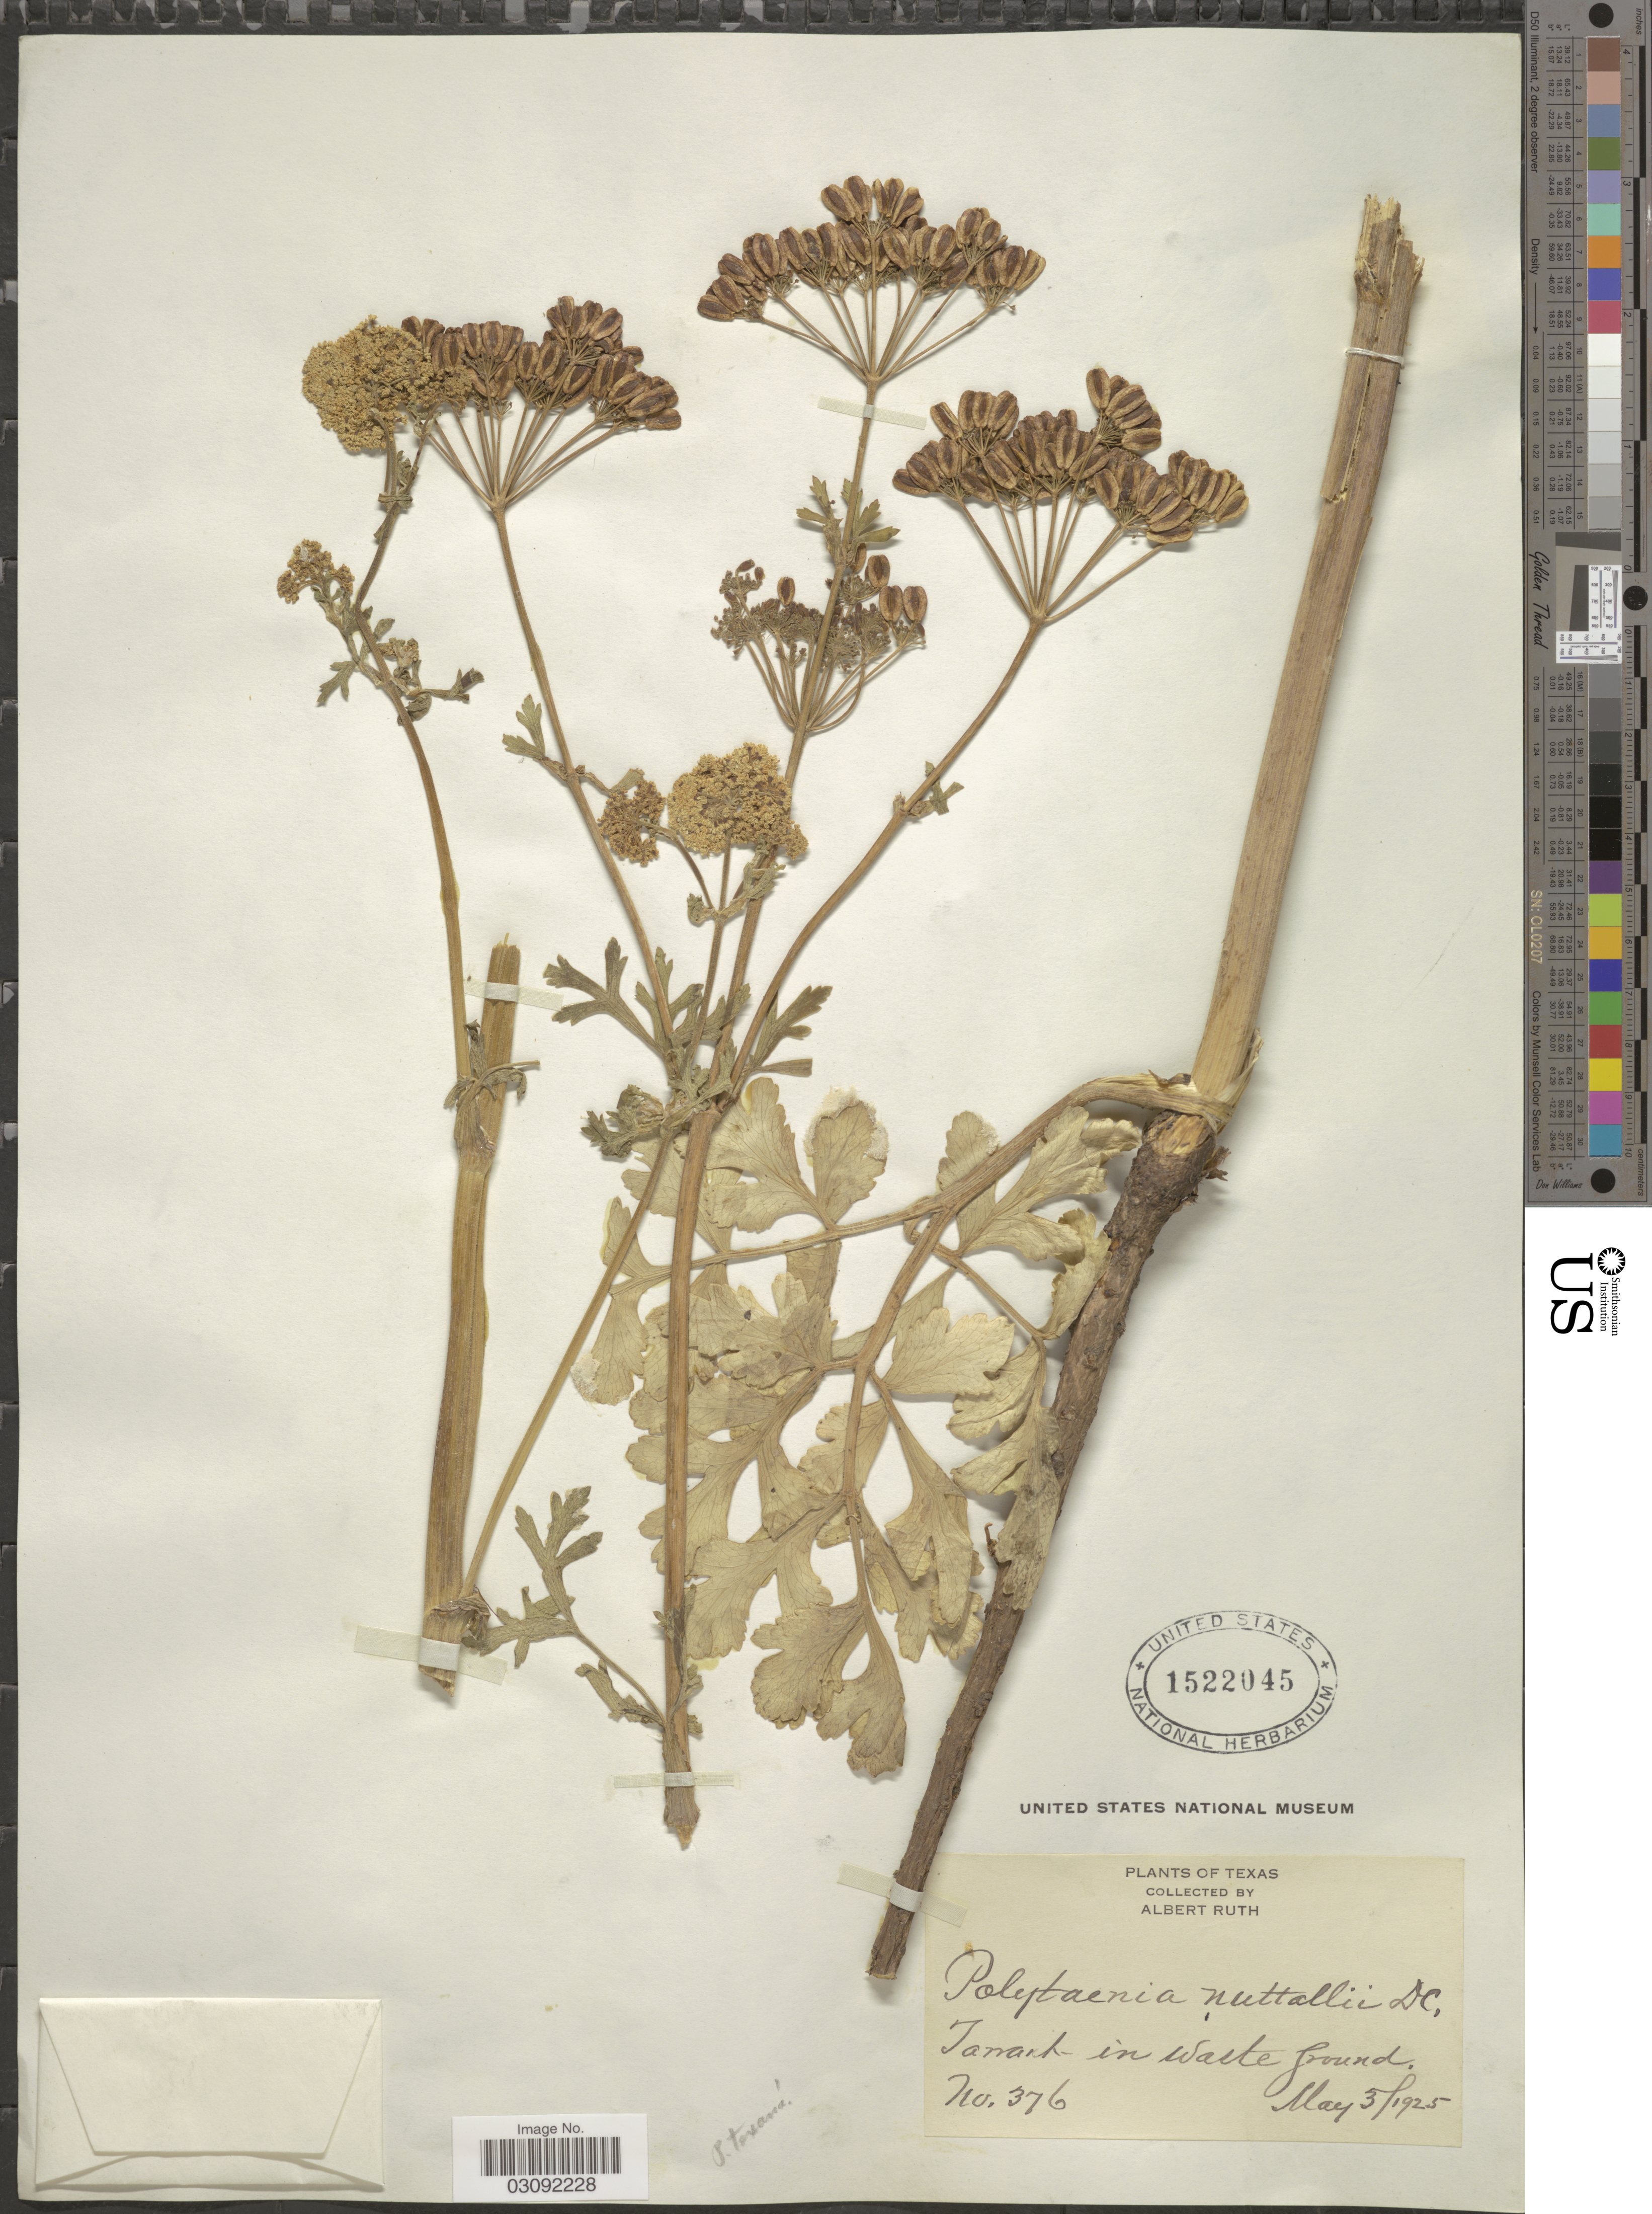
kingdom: Plantae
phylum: Tracheophyta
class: Magnoliopsida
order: Apiales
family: Apiaceae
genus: Polytaenia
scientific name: Polytaenia texana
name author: (J.M. Coult. & Rose) Mathias & Constance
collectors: A. Ruth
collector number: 376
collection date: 1925-05-03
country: United States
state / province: Texas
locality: Tarrant in waste ground.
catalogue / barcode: US 1522045